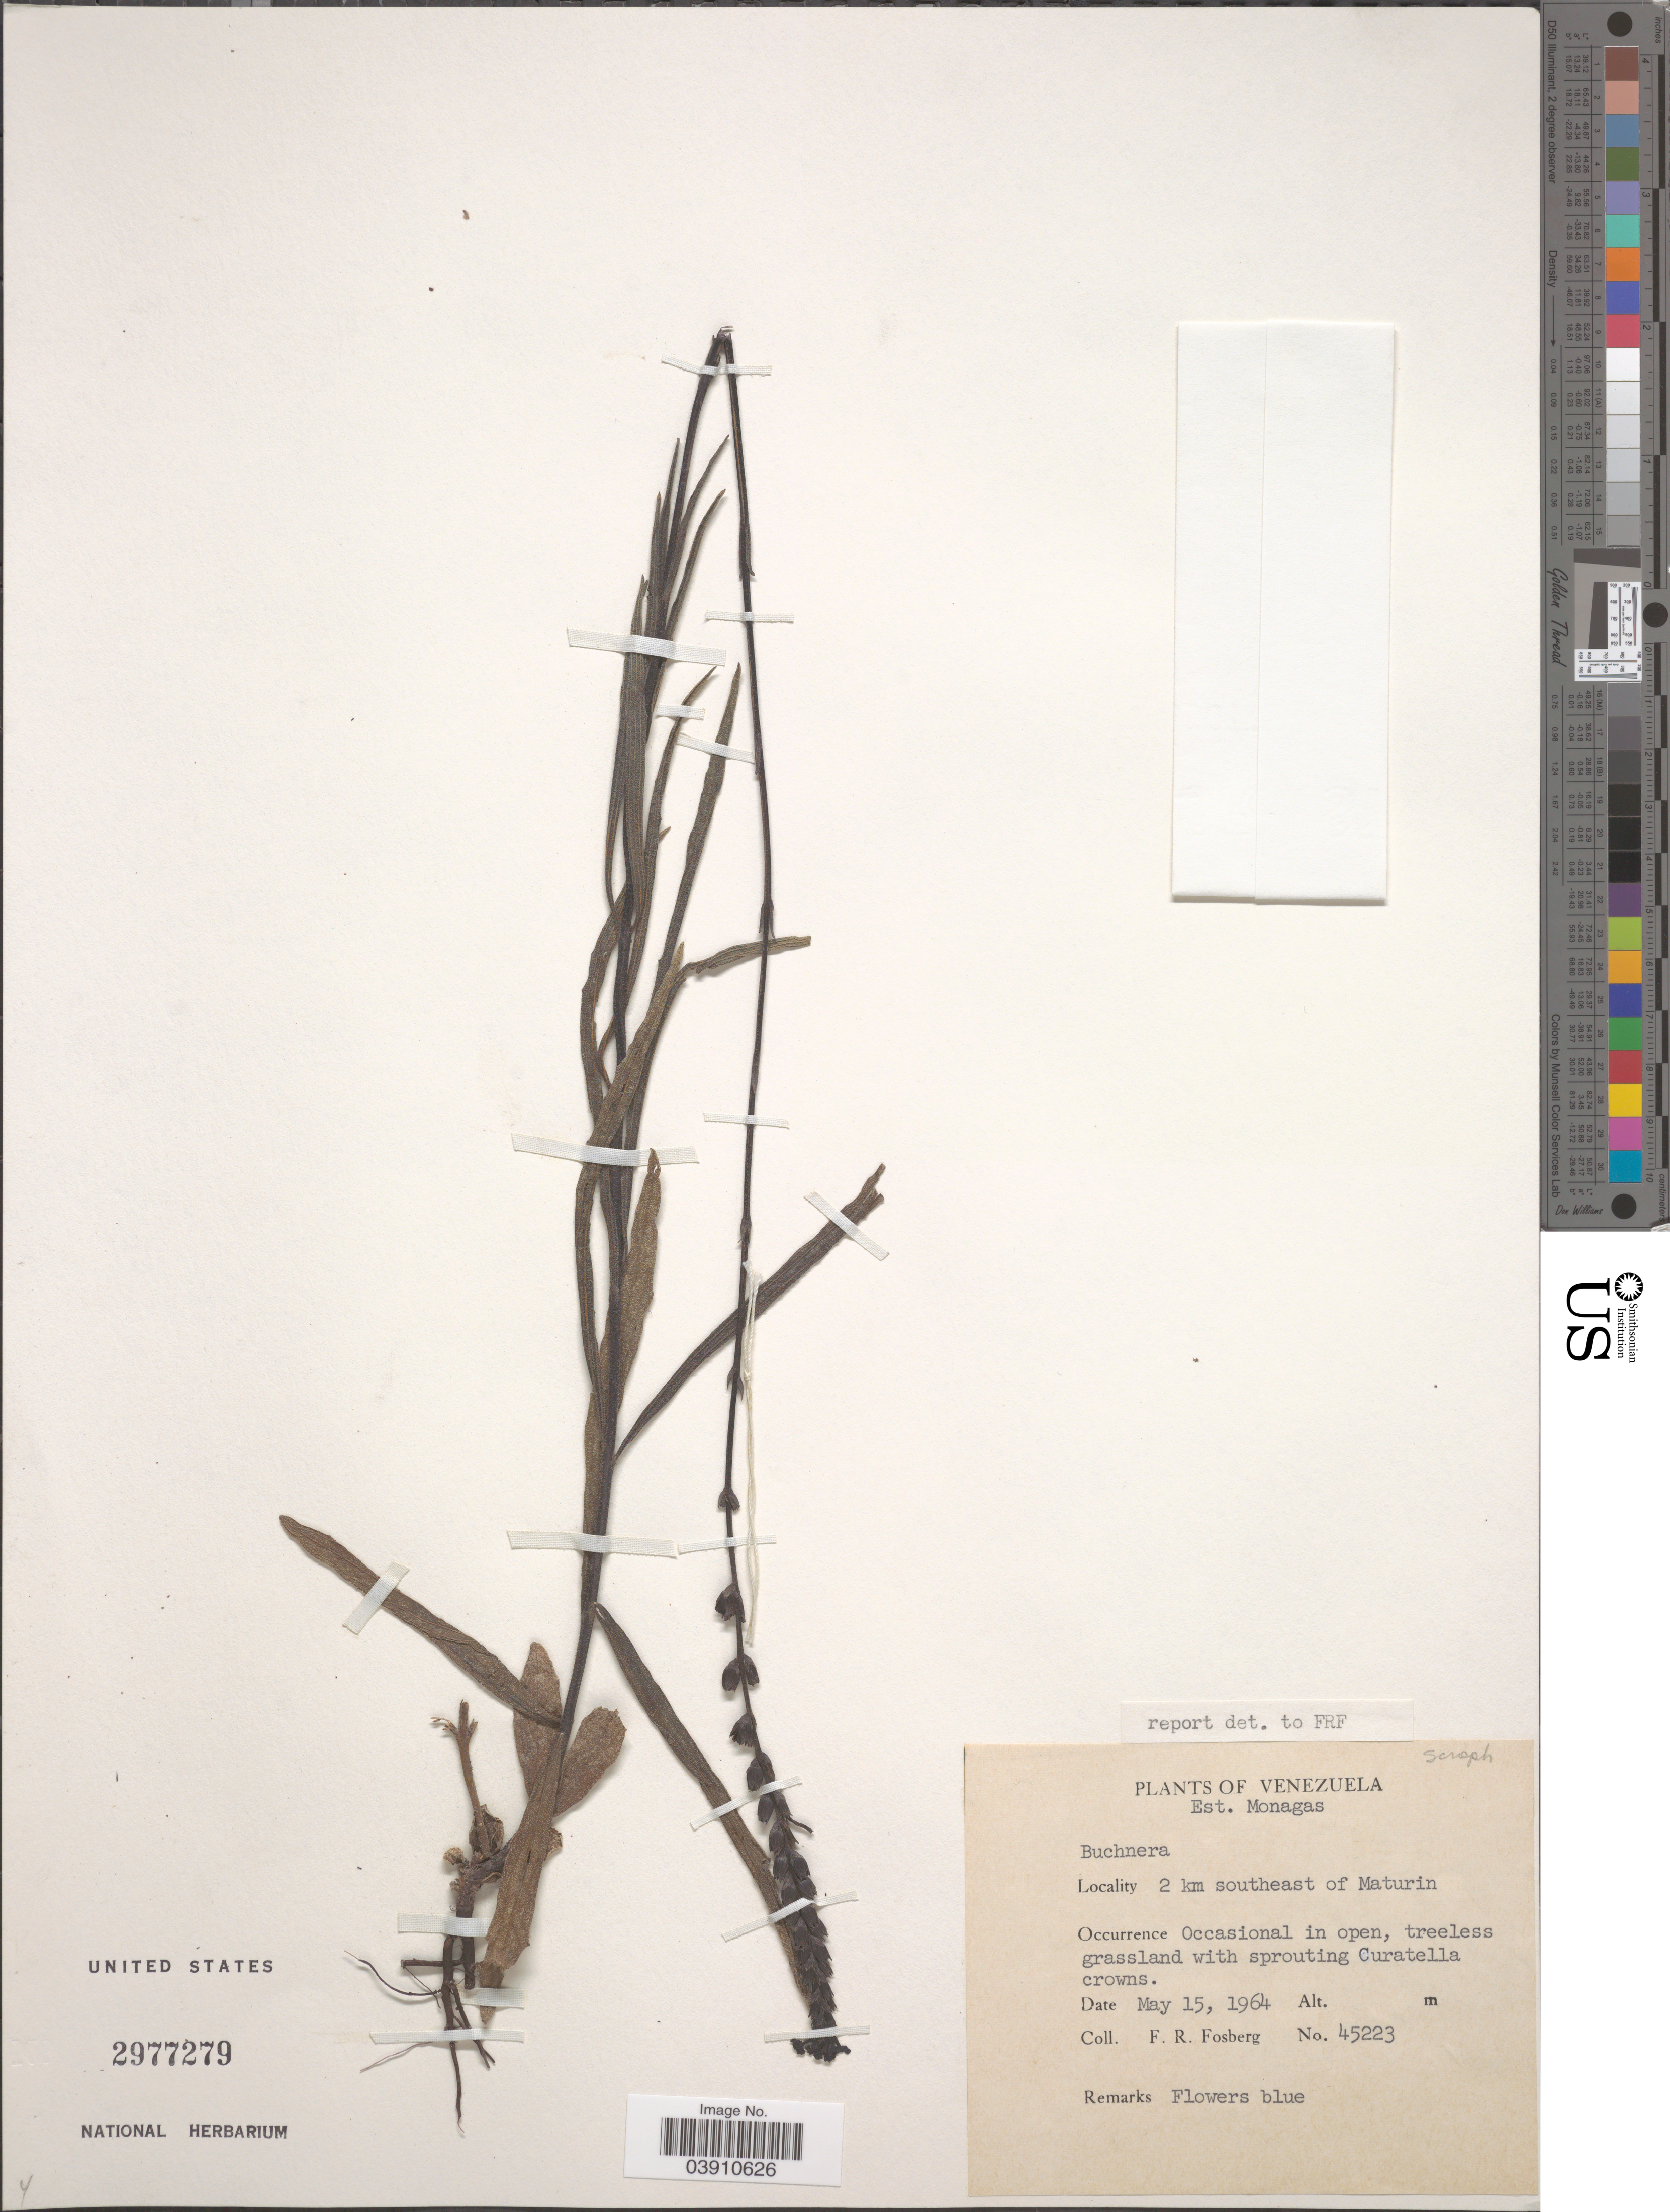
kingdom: Plantae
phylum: Tracheophyta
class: Magnoliopsida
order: Lamiales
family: Orobanchaceae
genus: Buchnera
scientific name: Buchnera sp.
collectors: F. R. Fosberg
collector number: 45223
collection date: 1964-05-15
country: Venezuela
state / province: Monagas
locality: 2 km southeast of Maturin.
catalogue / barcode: US 2977279